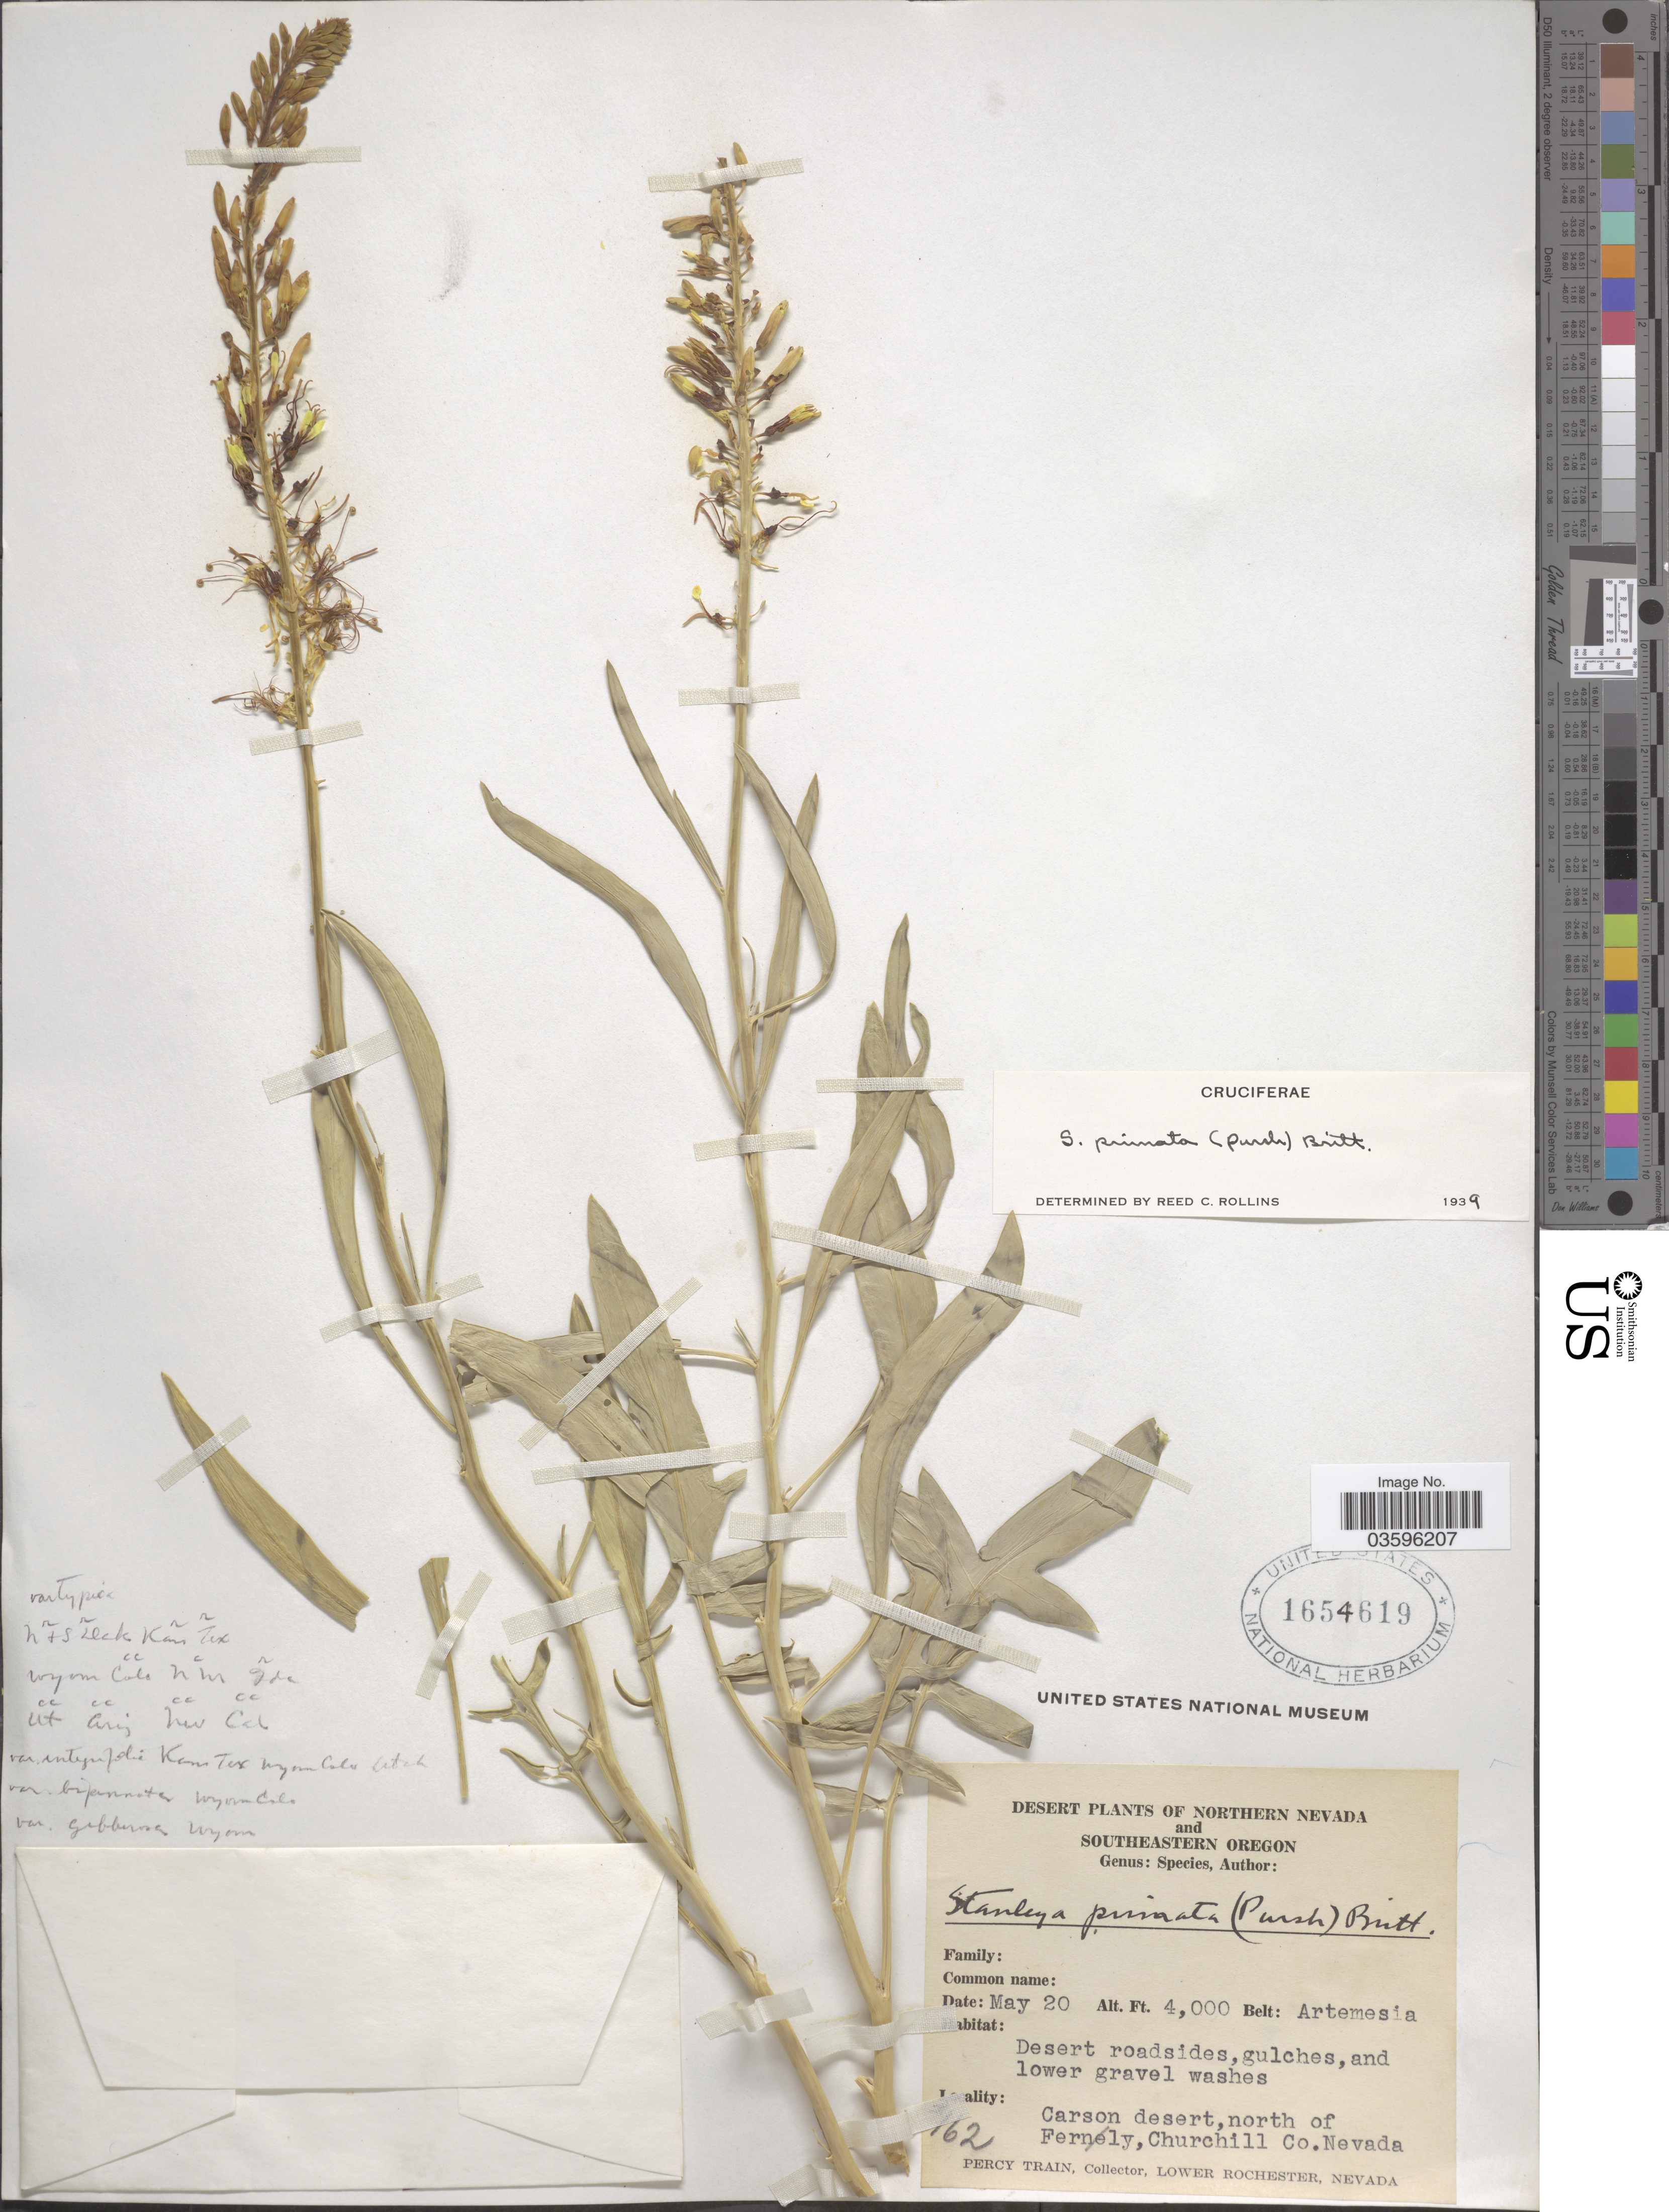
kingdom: Plantae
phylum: Tracheophyta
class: Magnoliopsida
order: Brassicales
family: Brassicaceae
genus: Stanleya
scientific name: Stanleya pinnata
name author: (Pursh) Britton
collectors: P. Train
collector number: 162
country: United States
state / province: Nevada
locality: Northern Nevada. Carson desert, north of Fernly, Churchill Co.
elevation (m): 1219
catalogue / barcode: US 1654619